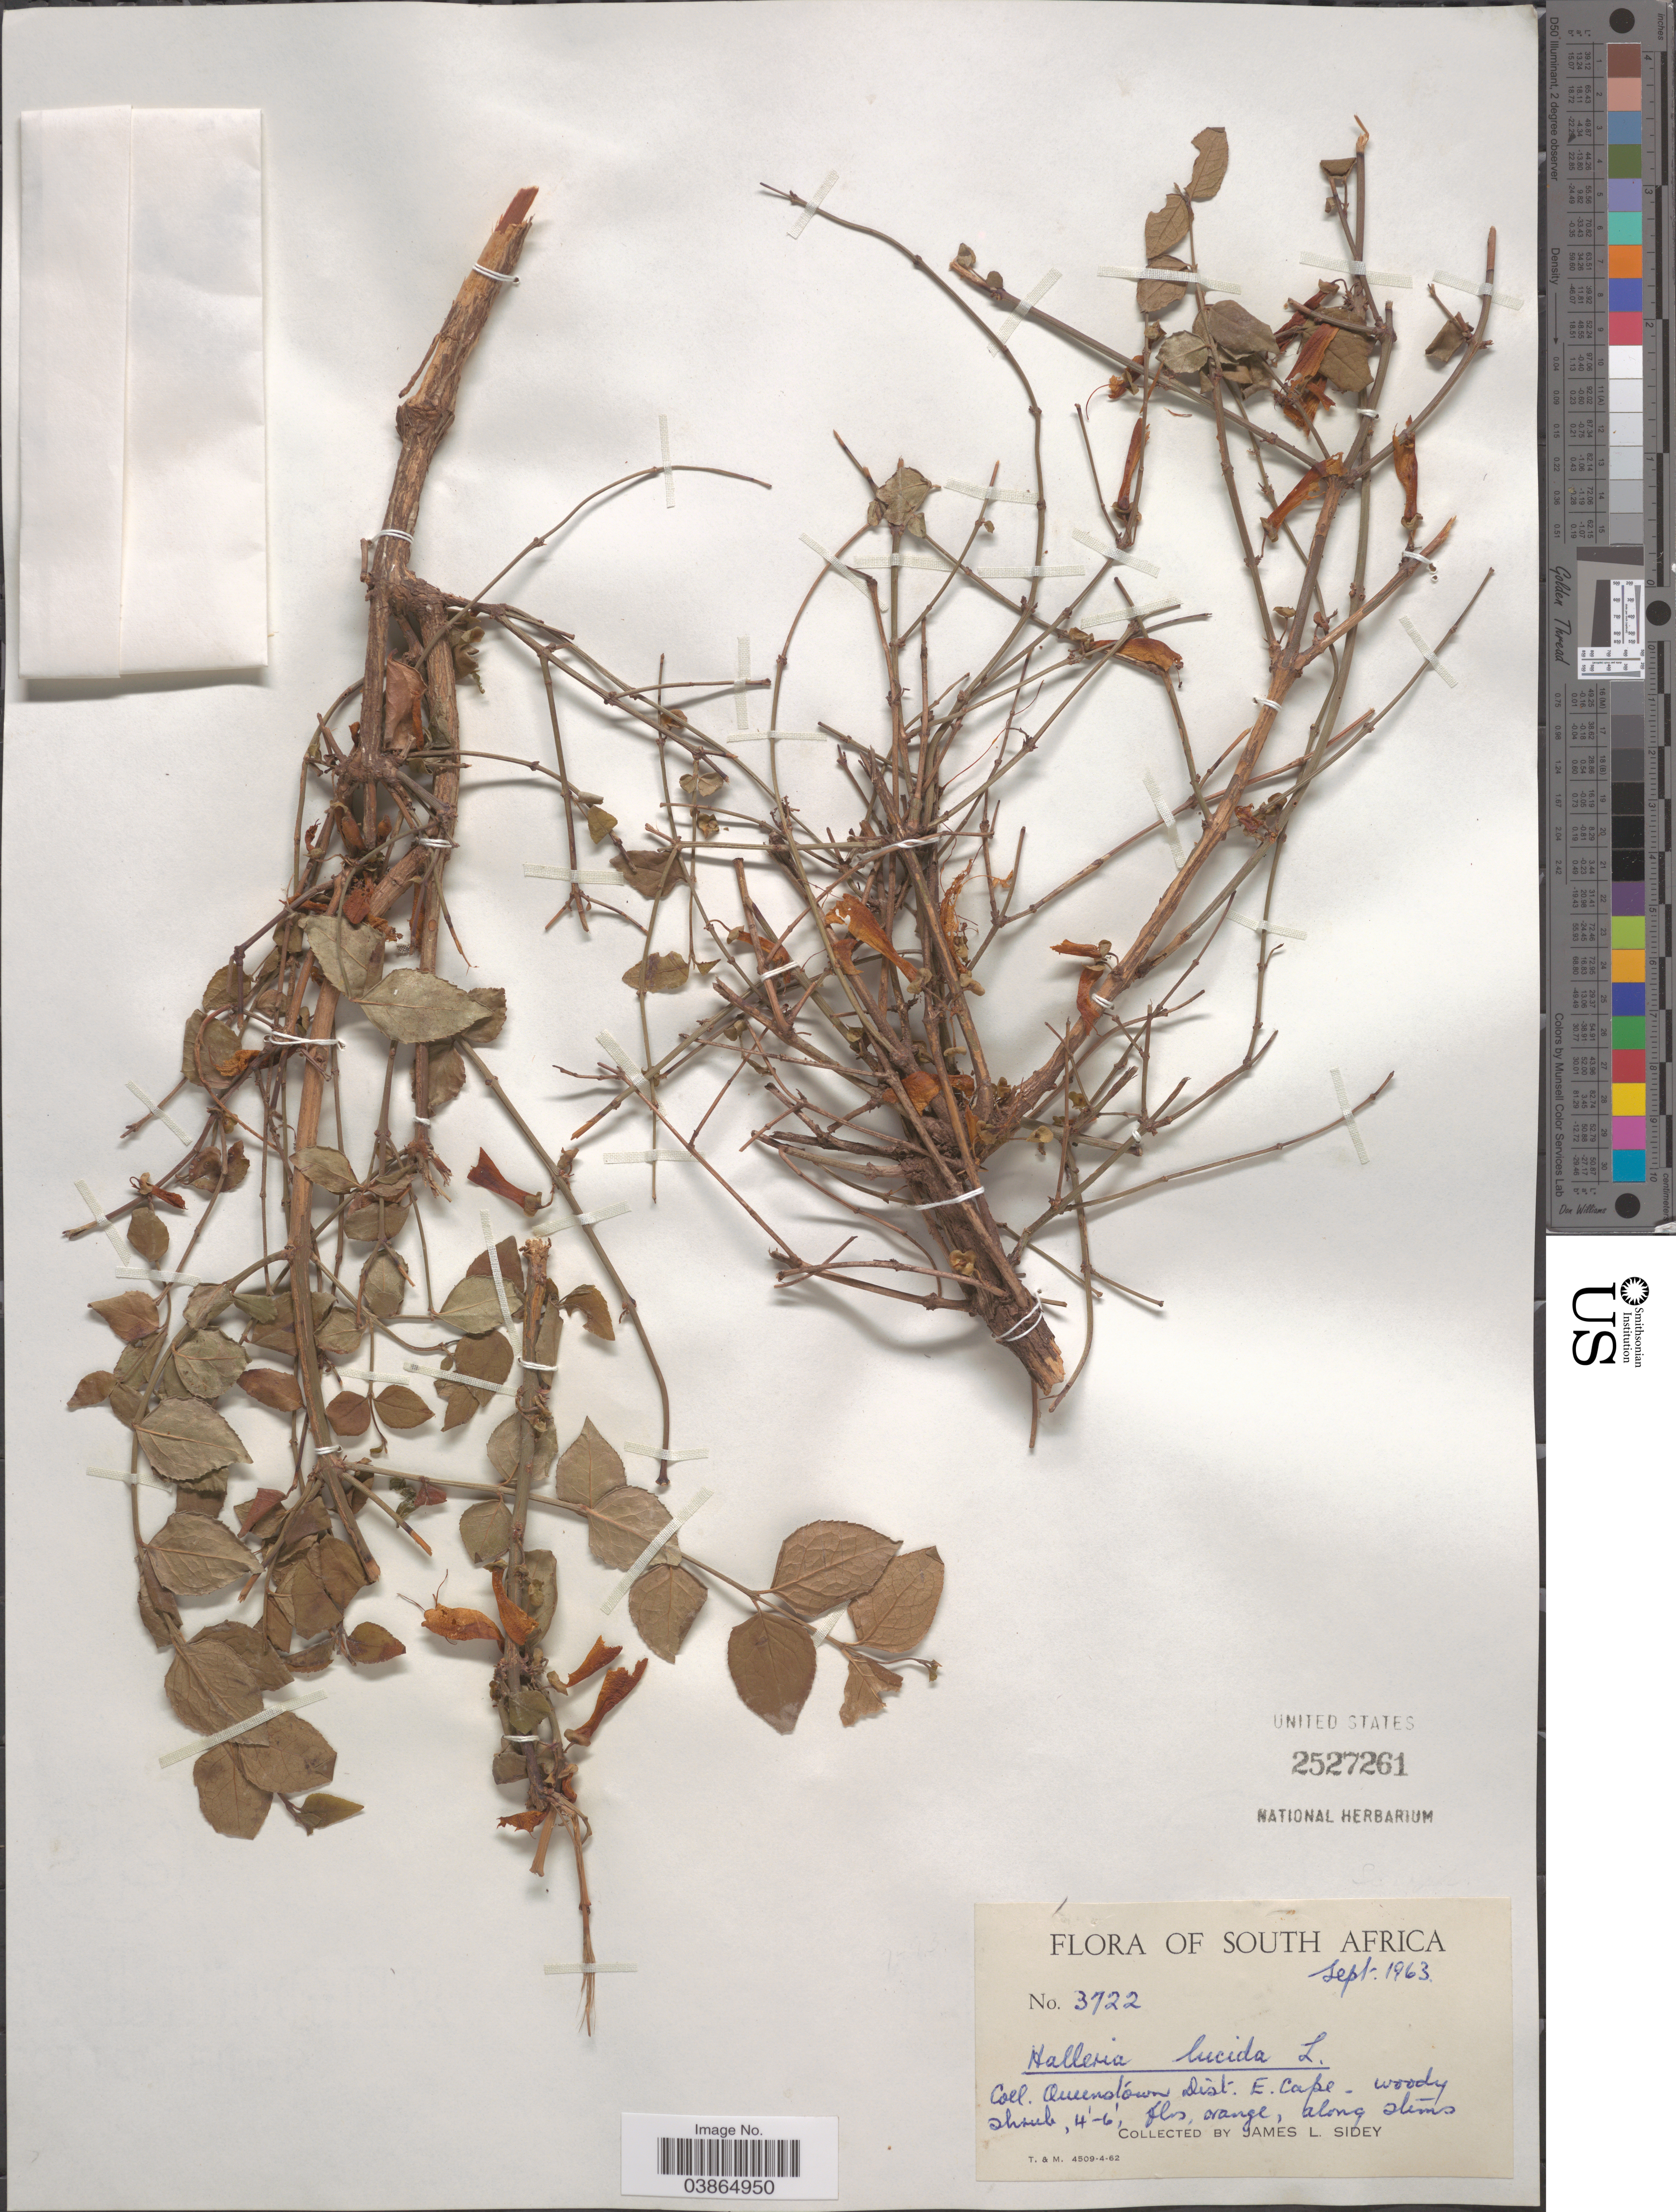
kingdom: Plantae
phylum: Tracheophyta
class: Magnoliopsida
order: Lamiales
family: Stilbaceae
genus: Halleria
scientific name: Halleria lucida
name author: L.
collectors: J. L. Sidey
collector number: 3722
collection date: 1963-09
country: South Africa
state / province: Eastern Cape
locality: Queenstown Dist. E. Cape.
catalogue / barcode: US 2527261